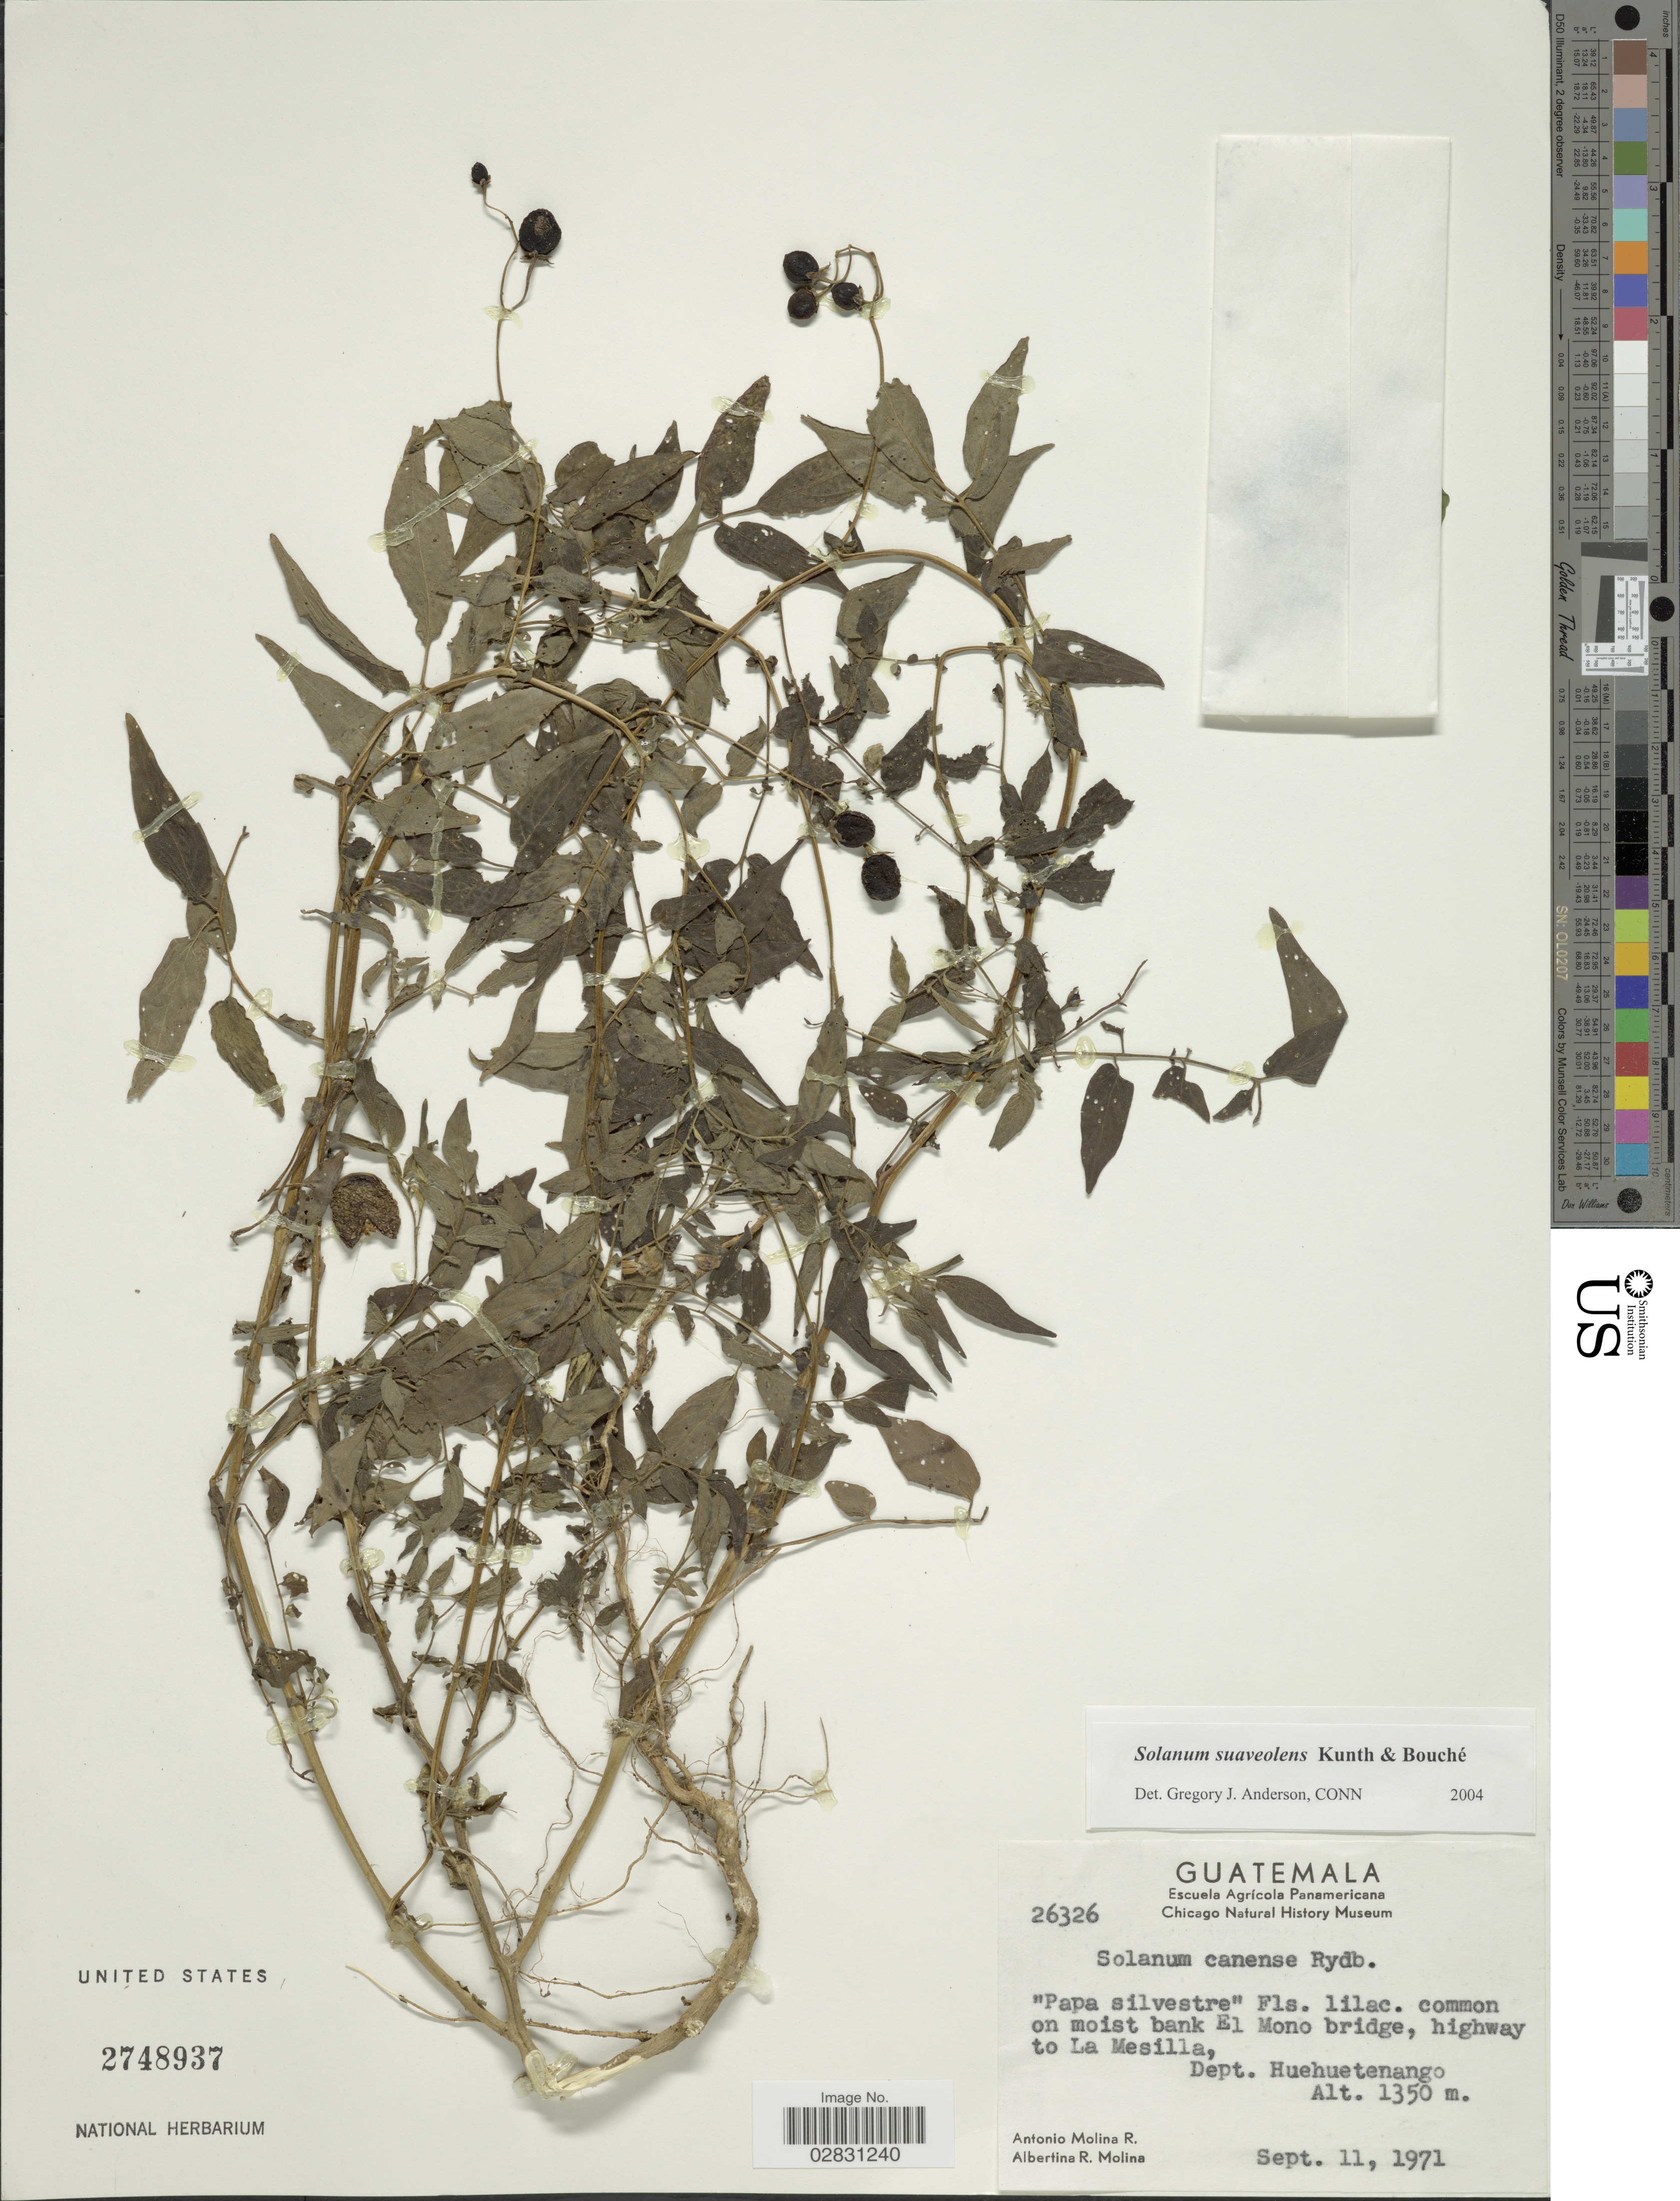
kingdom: Plantae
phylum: Tracheophyta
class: Magnoliopsida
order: Solanales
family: Solanaceae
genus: Solanum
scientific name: Solanum suaveolens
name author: Kunth & C.D. Bouché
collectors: A. Molina R. & A. R. Molina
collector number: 26326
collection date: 1971-09-11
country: Guatemala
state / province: Huehuetenango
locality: Moist bank El Mono bridge, highway to La Mesilla, Dept. Huehuetenango.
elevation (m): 1350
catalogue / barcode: US 2748937